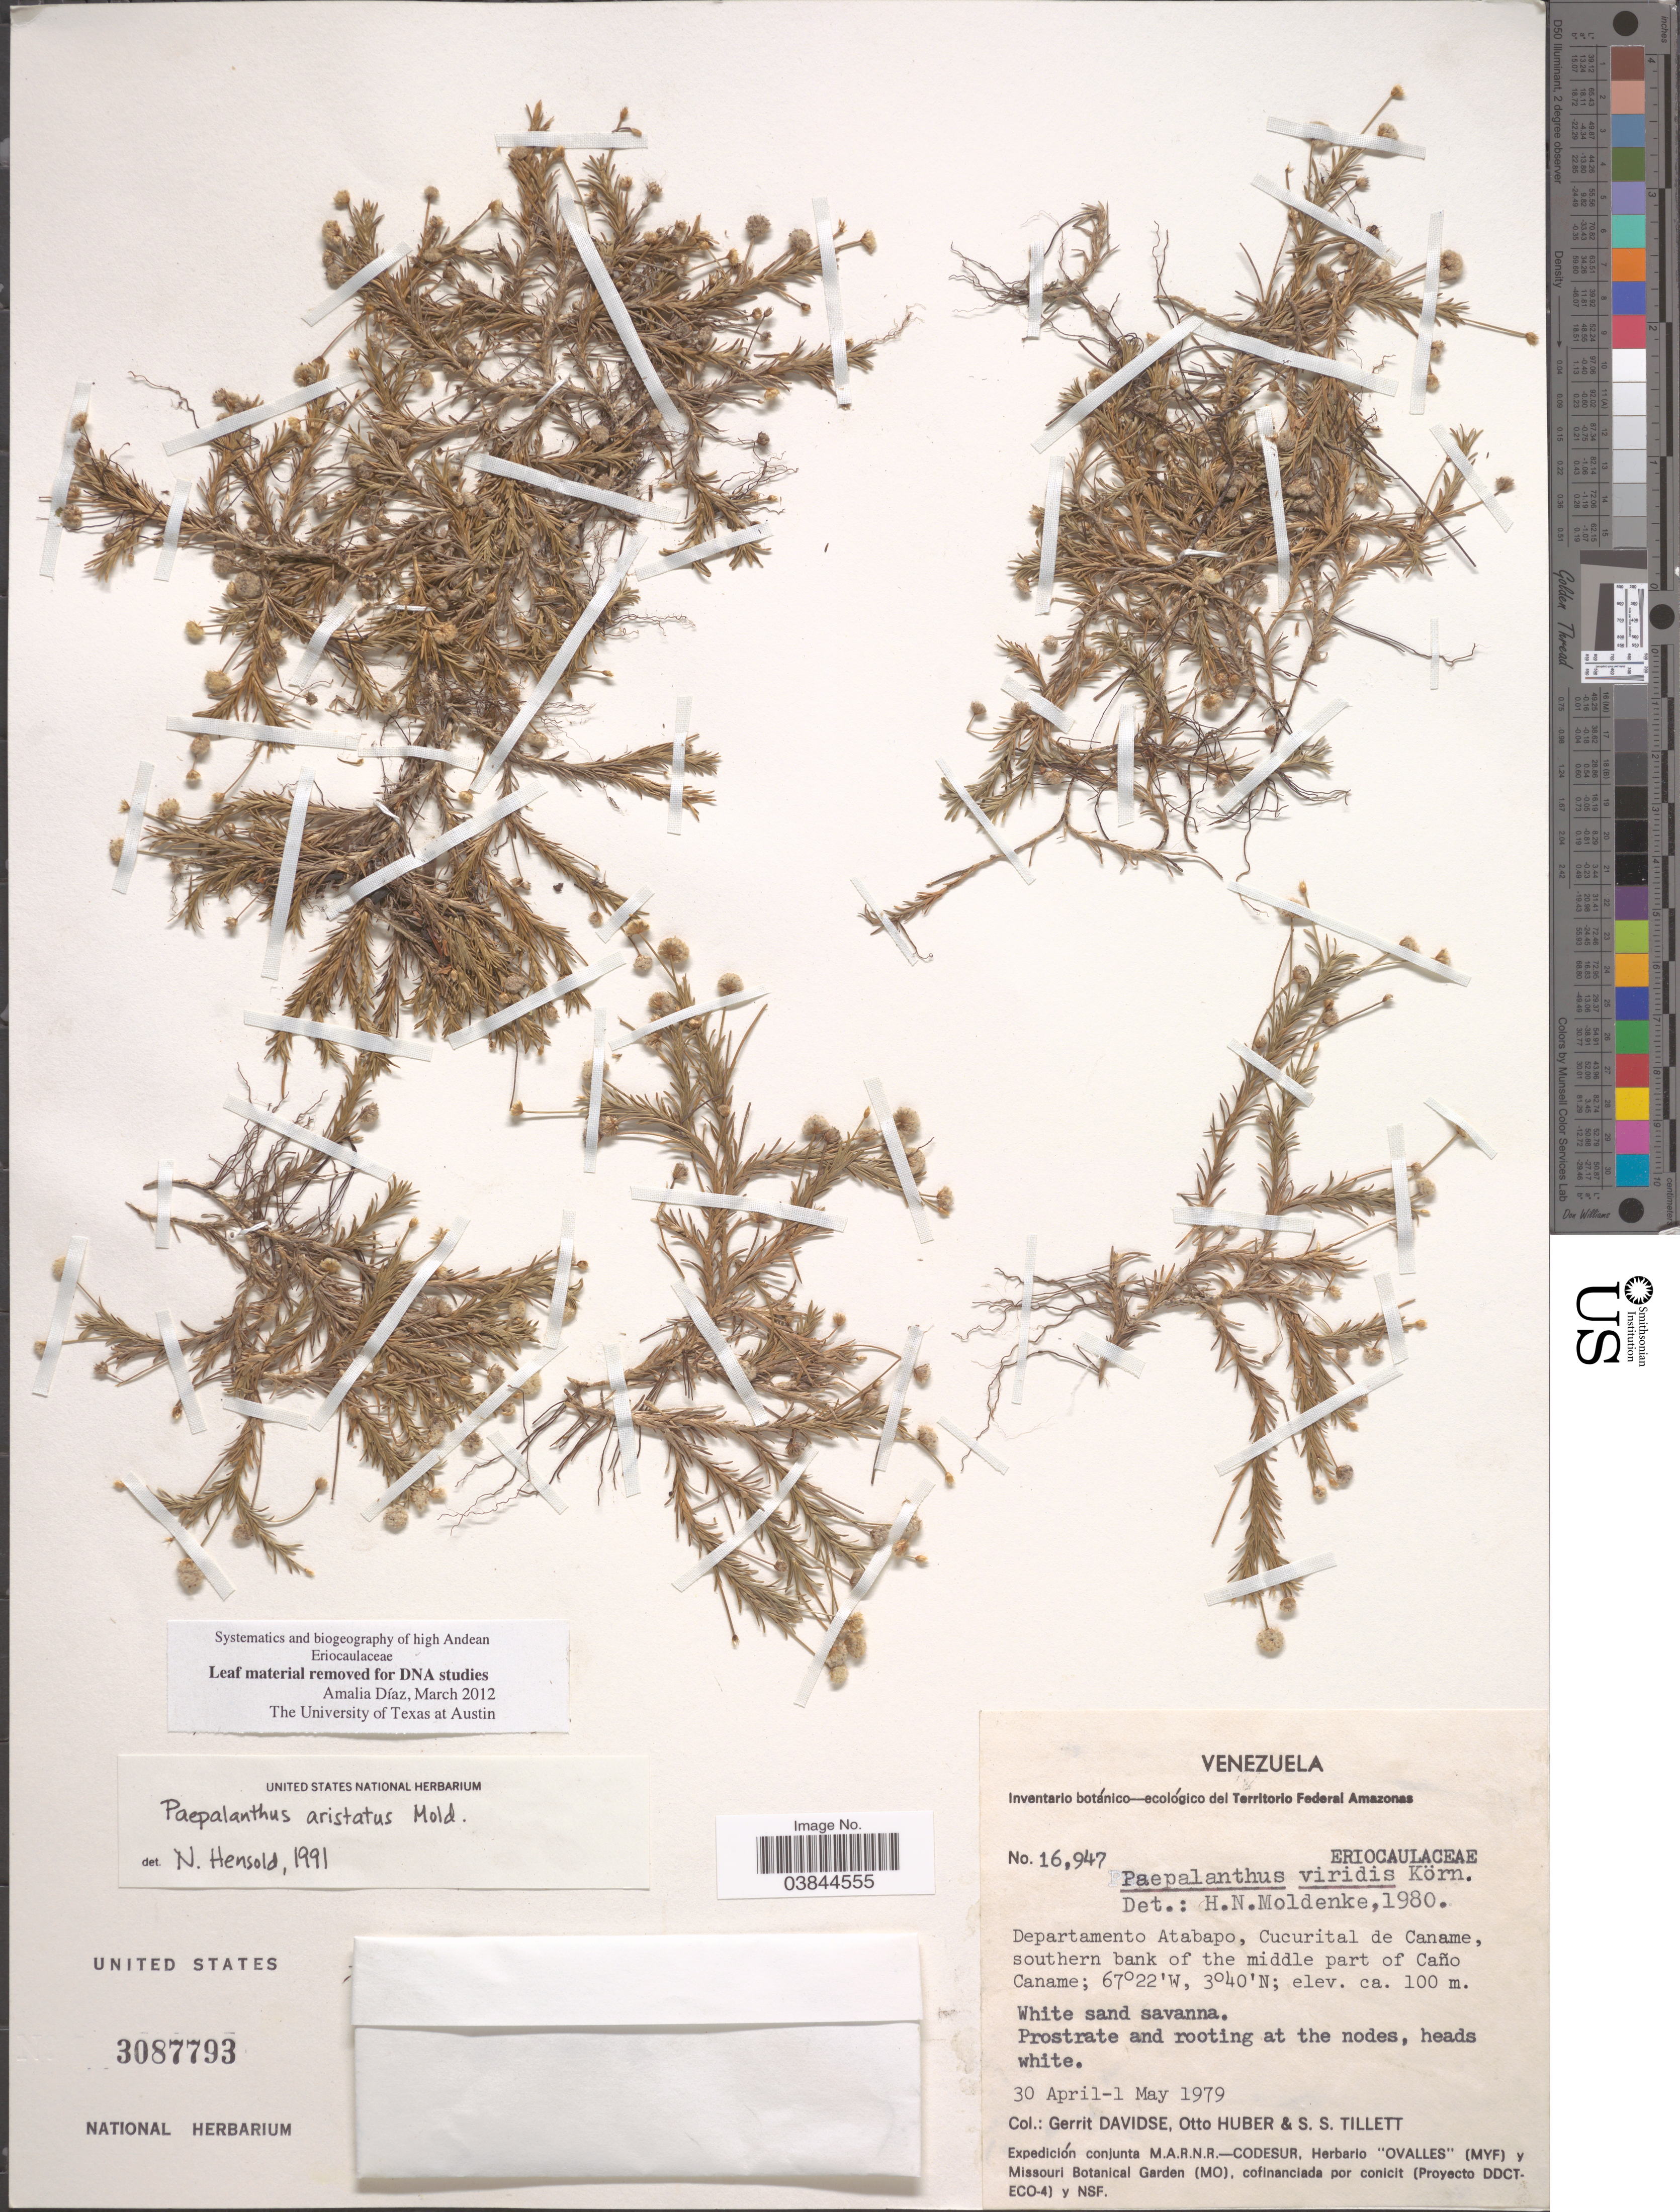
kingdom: Plantae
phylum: Tracheophyta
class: Liliopsida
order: Poales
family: Eriocaulaceae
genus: Paepalanthus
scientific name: Paepalanthus aristatus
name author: Moldenke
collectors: G. Davidse, O. Huber & S. S. Tillett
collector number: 16947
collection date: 1979-04-30/1979-05-01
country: Venezuela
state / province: Amazonas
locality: Territorio Federal Amazonas. Departamento Atabapo, Cucurital de Caname, southern bank of the middle part of Caño Caname.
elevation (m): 100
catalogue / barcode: US 3087793